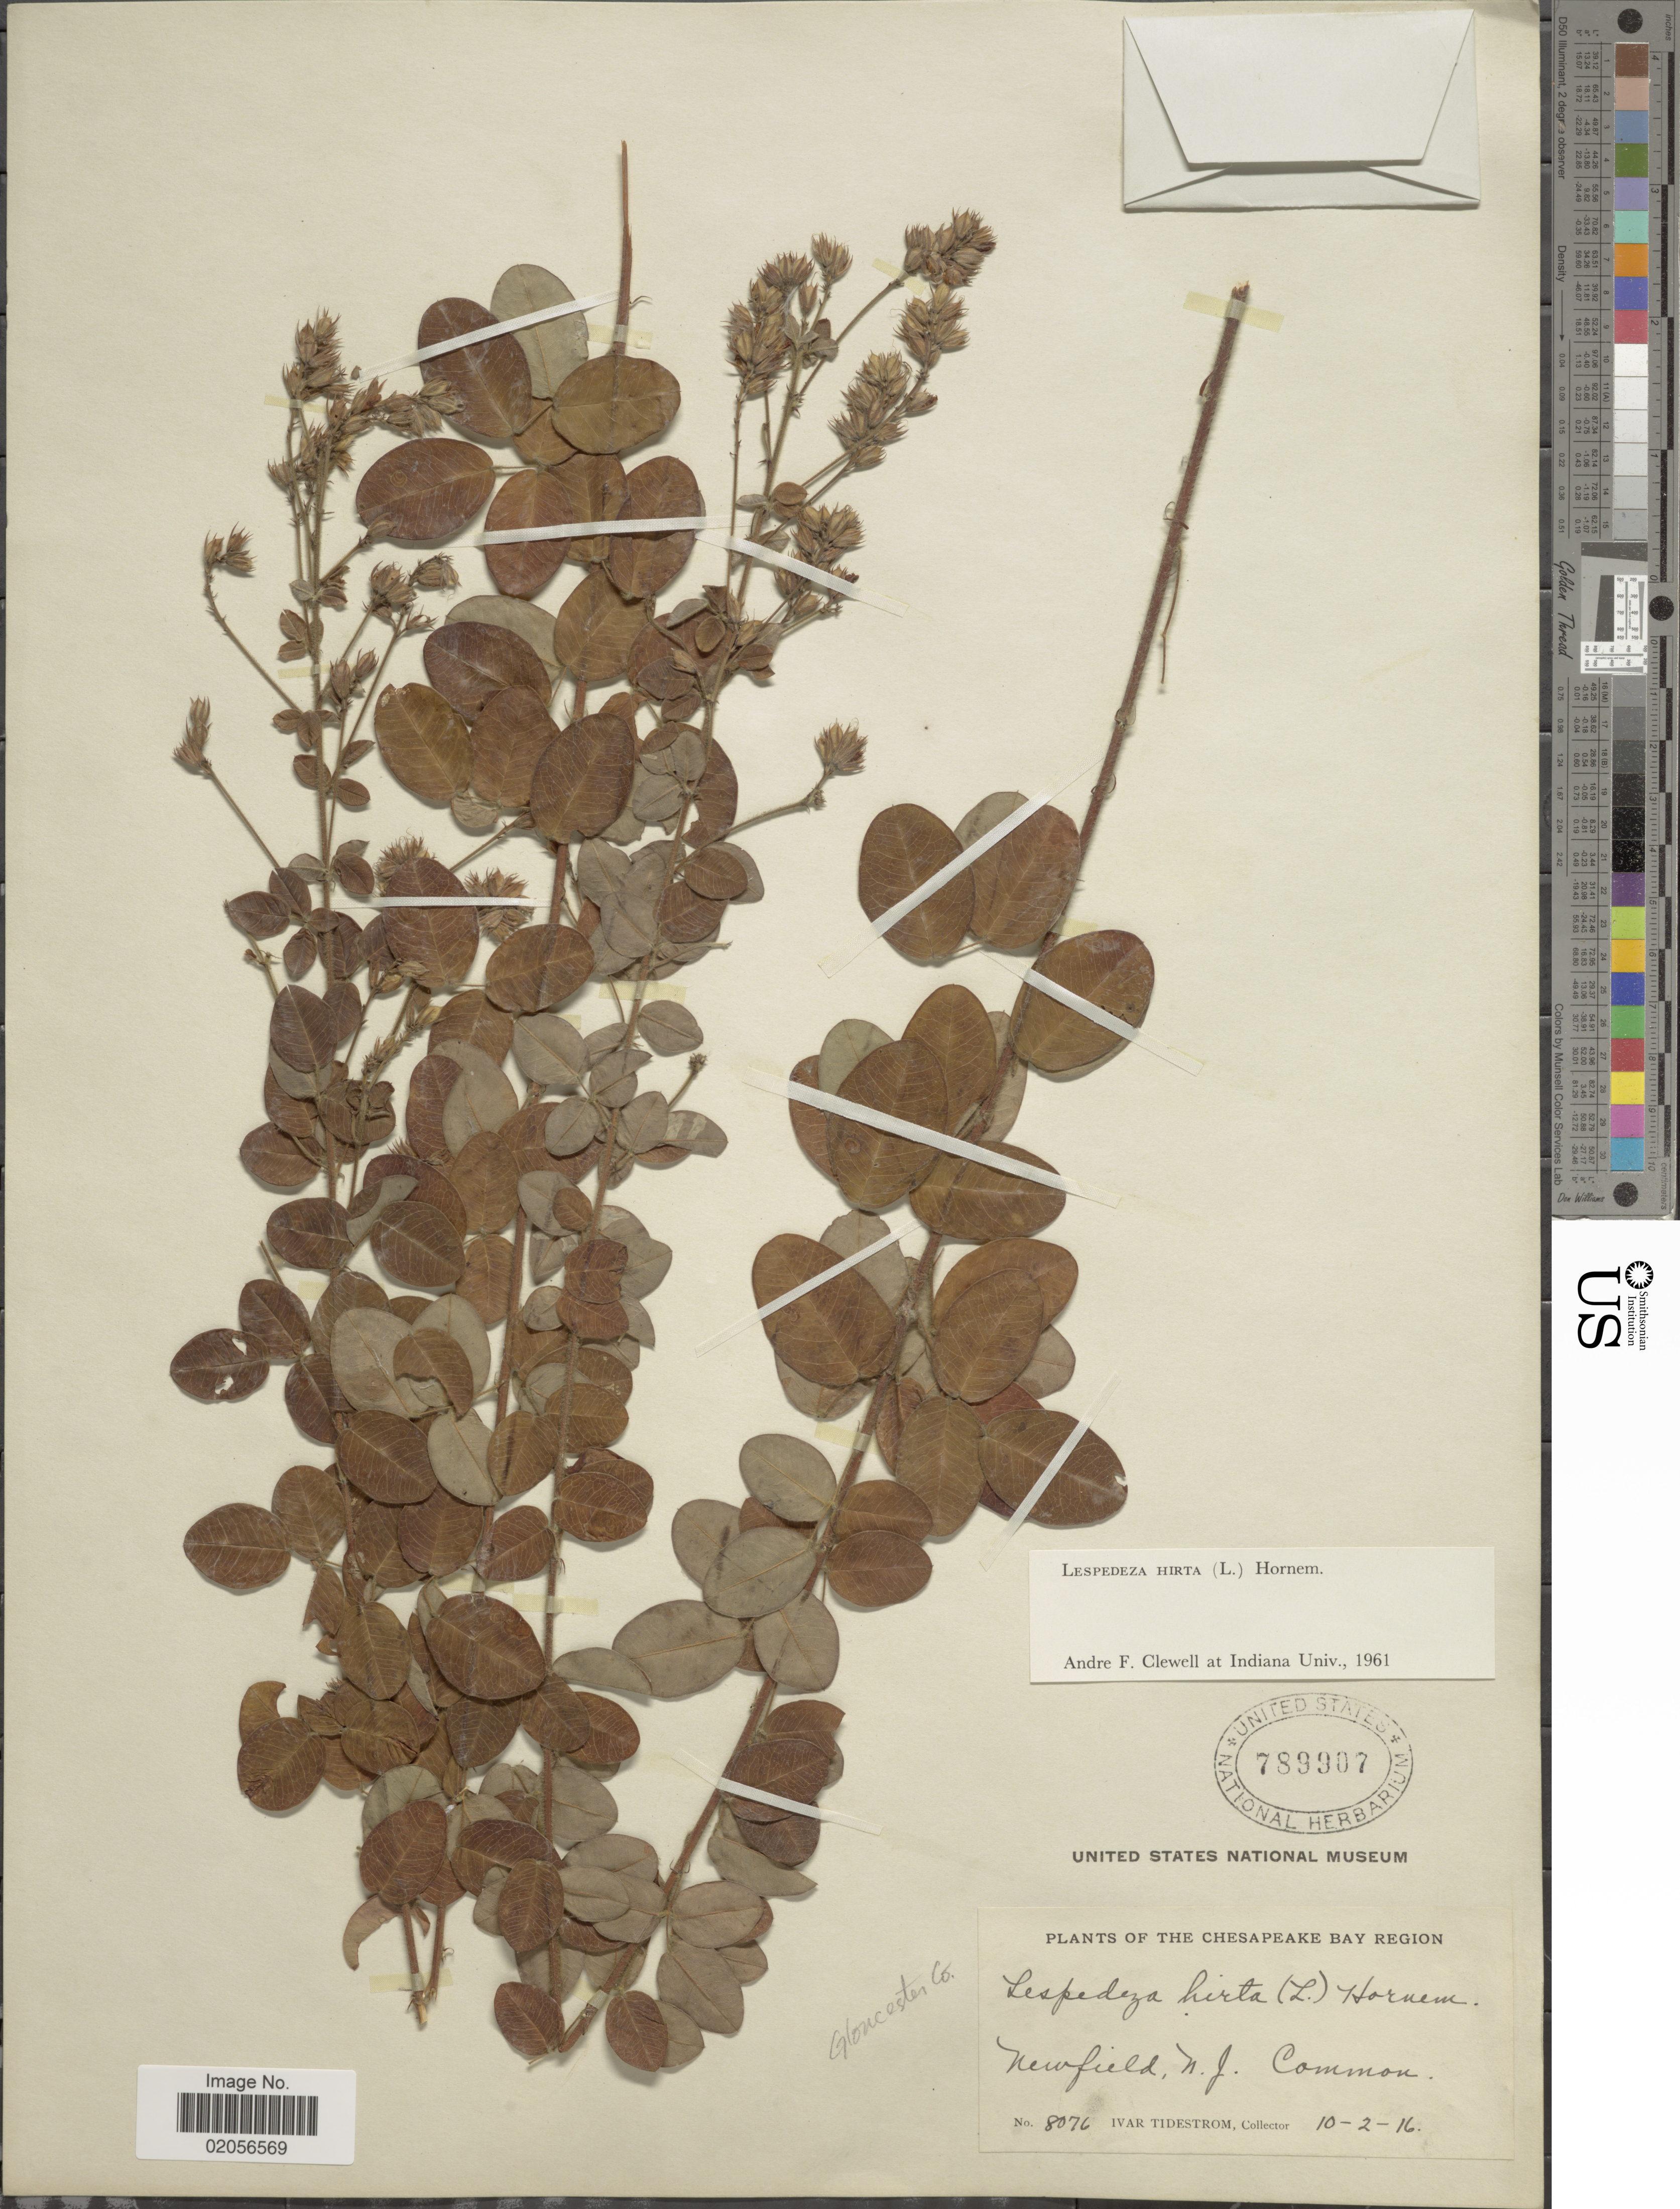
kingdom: Plantae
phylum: Tracheophyta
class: Magnoliopsida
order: Fabales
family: Fabaceae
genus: Lespedeza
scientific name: Lespedeza hirta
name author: (L.) Hornem.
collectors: I. F. Tidestrom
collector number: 8076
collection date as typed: Transcribed d/m/y: 2/10/16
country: United States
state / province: New Jersey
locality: The Chesapeake Bay Region, Newfield., Common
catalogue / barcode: US 789907